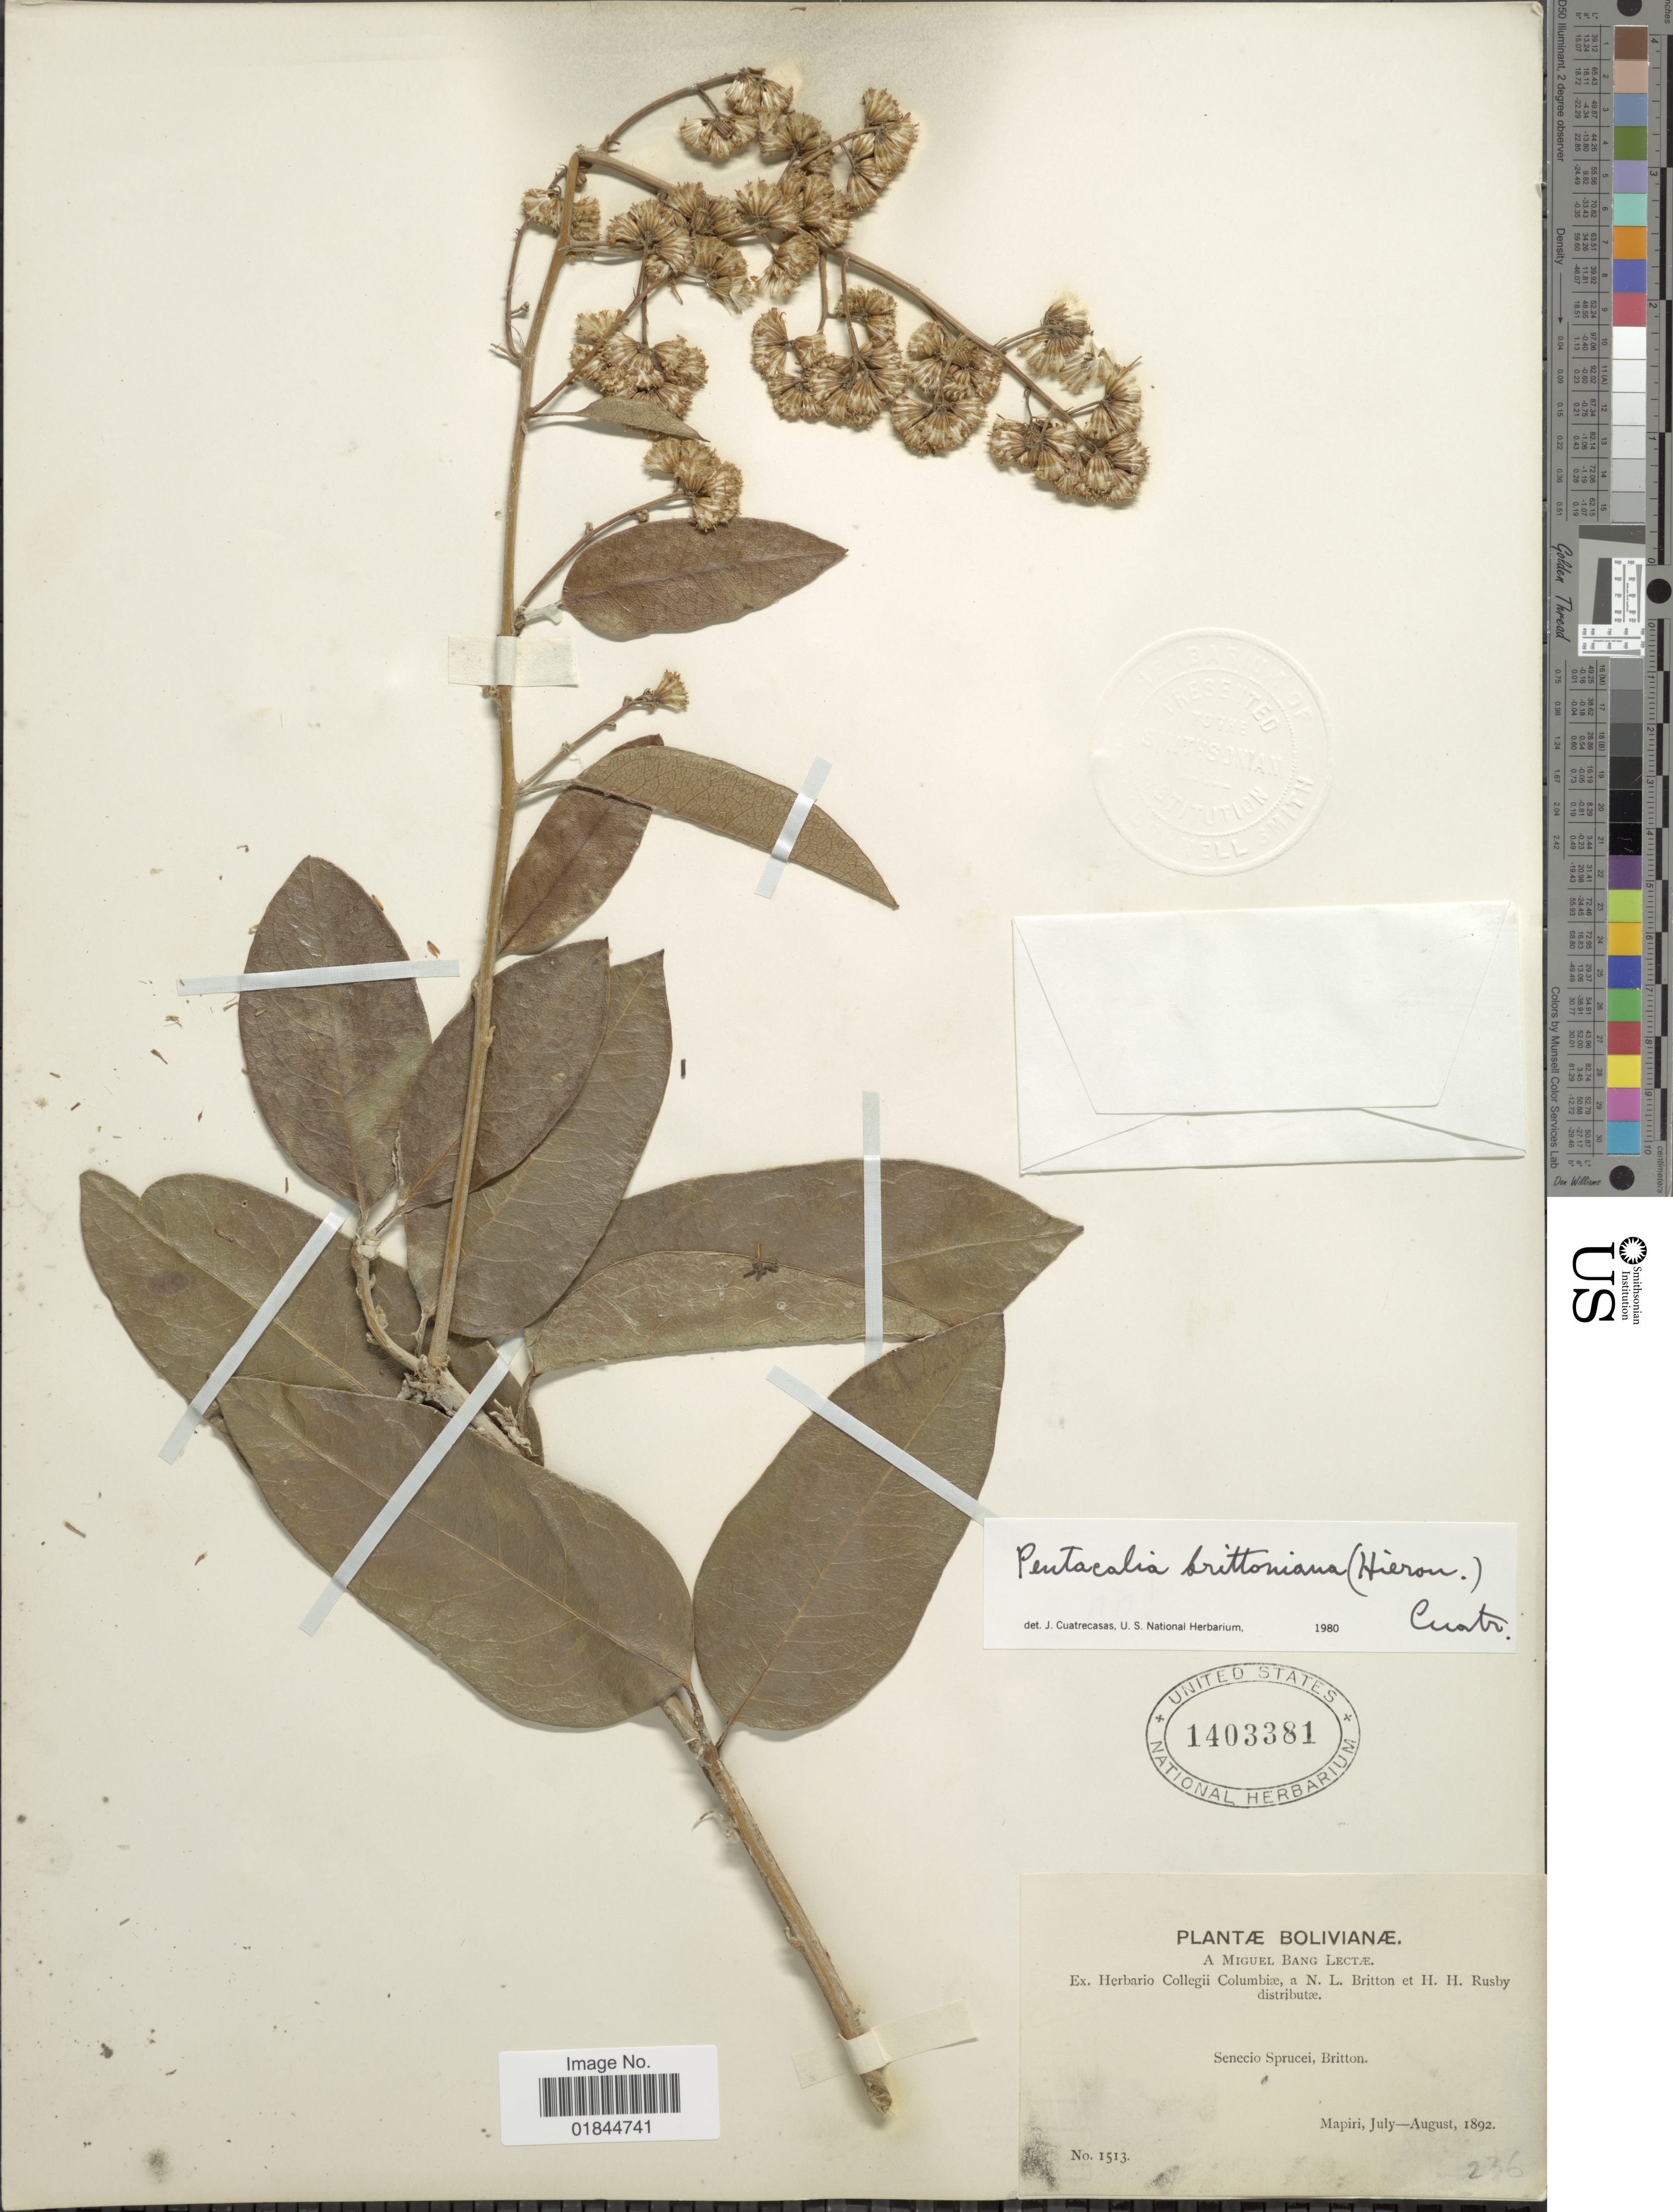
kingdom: Plantae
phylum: Tracheophyta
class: Magnoliopsida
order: Asterales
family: Asteraceae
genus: Pentacalia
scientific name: Pentacalia brittoniana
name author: (Hieron.) Cuatrec.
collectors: M. Bang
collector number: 1513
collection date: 1892-07/1892-08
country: Bolivia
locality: Mapiri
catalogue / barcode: US 1403381